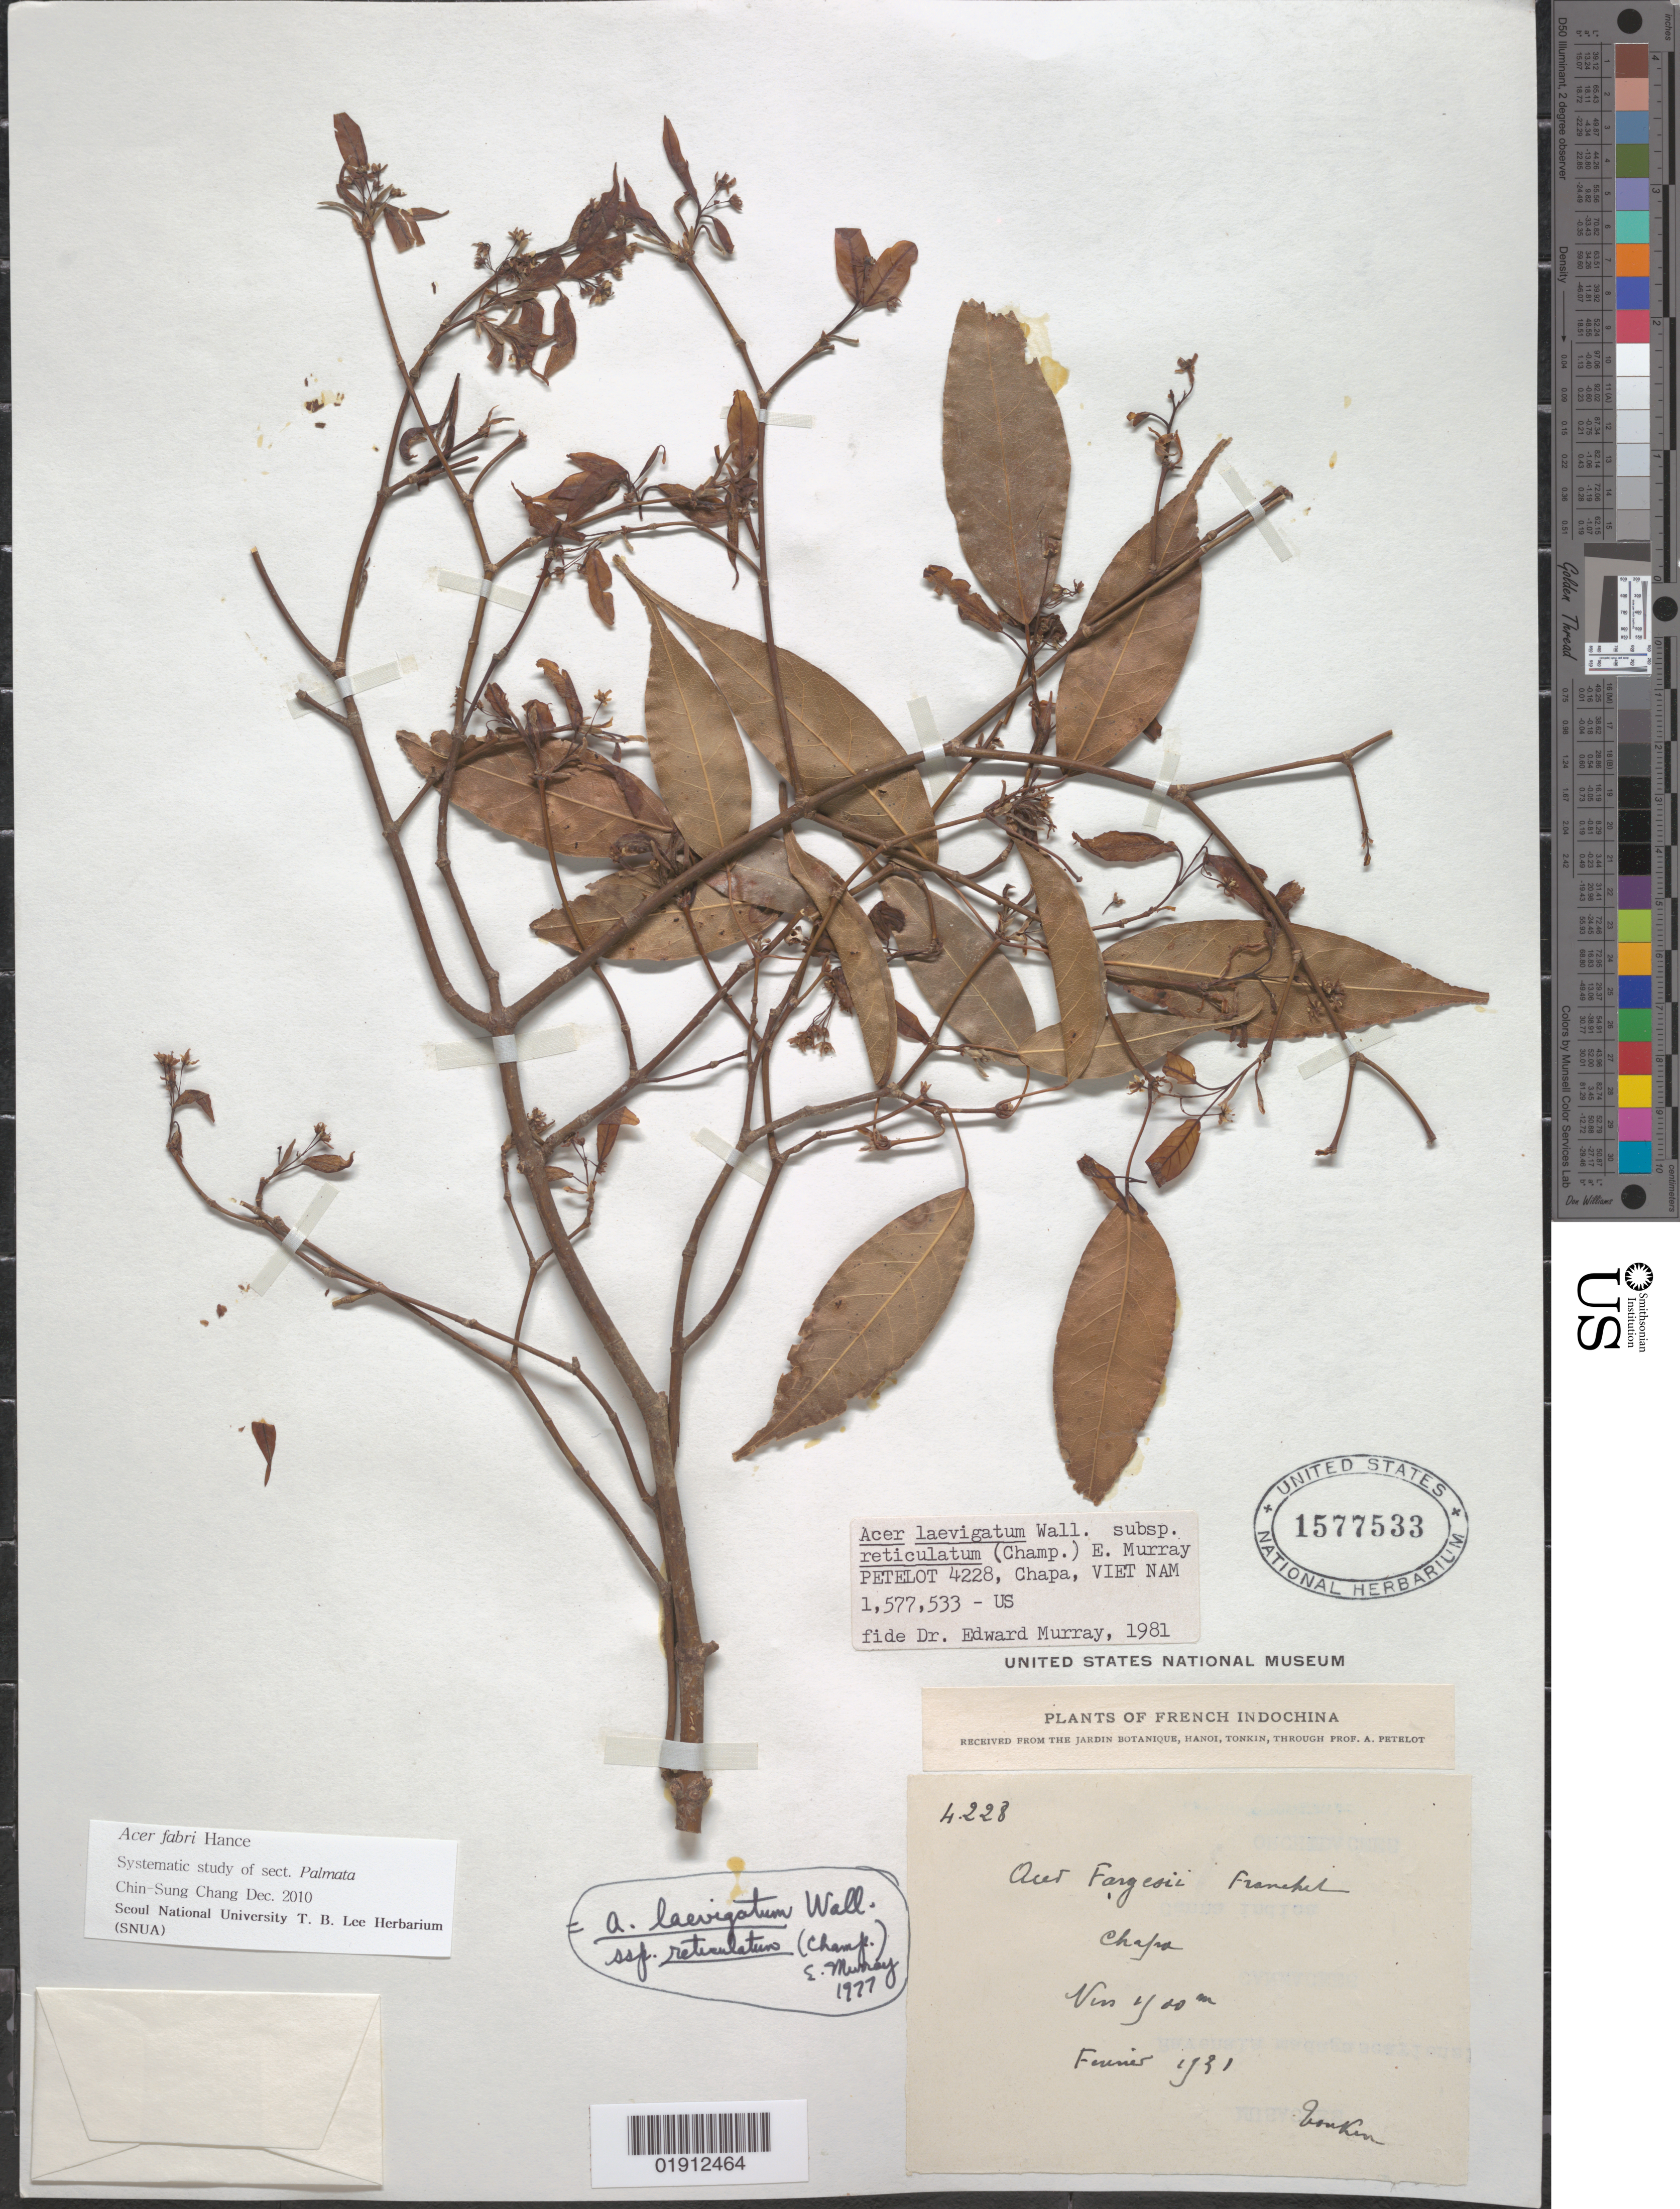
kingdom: Plantae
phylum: Tracheophyta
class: Magnoliopsida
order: Sapindales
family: Sapindaceae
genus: Acer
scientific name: Acer fabri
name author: Hance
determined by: Chang, C. S., (SNUA)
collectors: P. A. Pételot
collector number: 4228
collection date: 1931-02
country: Vietnam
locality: French Indochina, Chapa,Tonkin [?]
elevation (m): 1500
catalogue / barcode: US 1577533